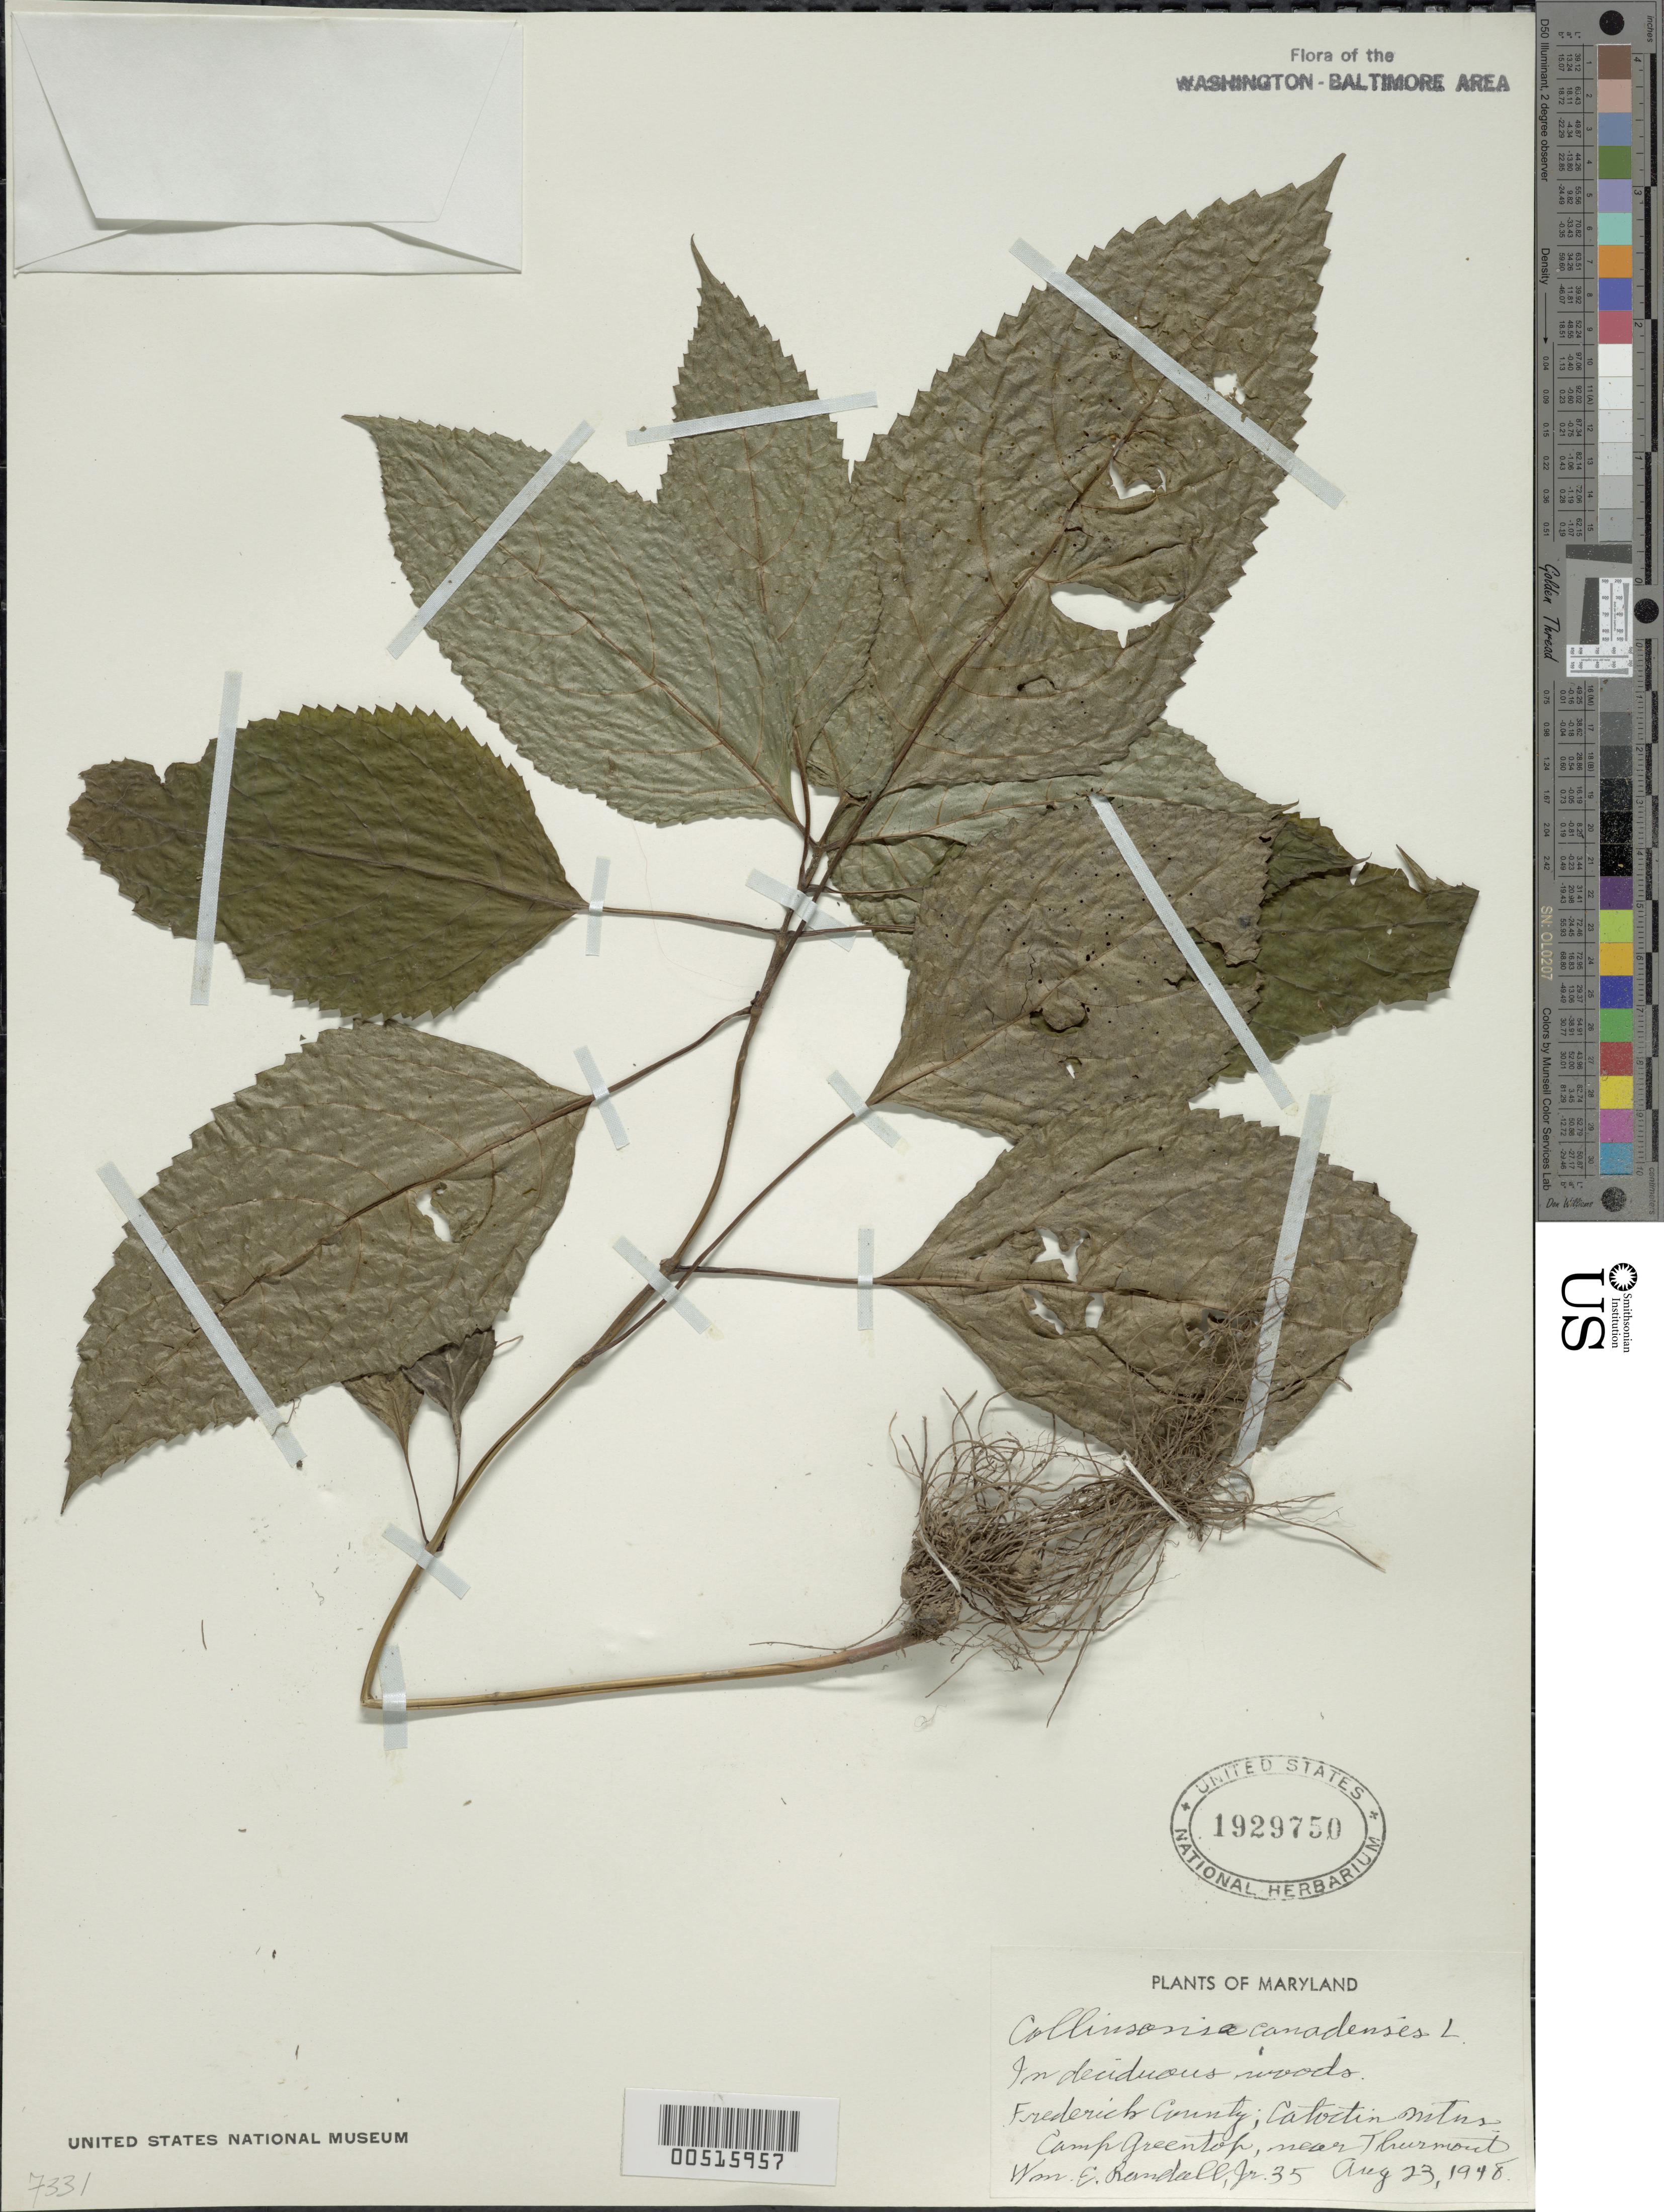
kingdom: Plantae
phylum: Tracheophyta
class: Magnoliopsida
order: Lamiales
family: Lamiaceae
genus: Collinsonia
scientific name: Collinsonia canadensis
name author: L.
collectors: W. Randall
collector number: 35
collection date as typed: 23 Aug 1948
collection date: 1948-08-23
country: United States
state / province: Maryland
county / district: Frederick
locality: Catoctin Mountains, Camp Greentop near Thurmont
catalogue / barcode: US 1929750